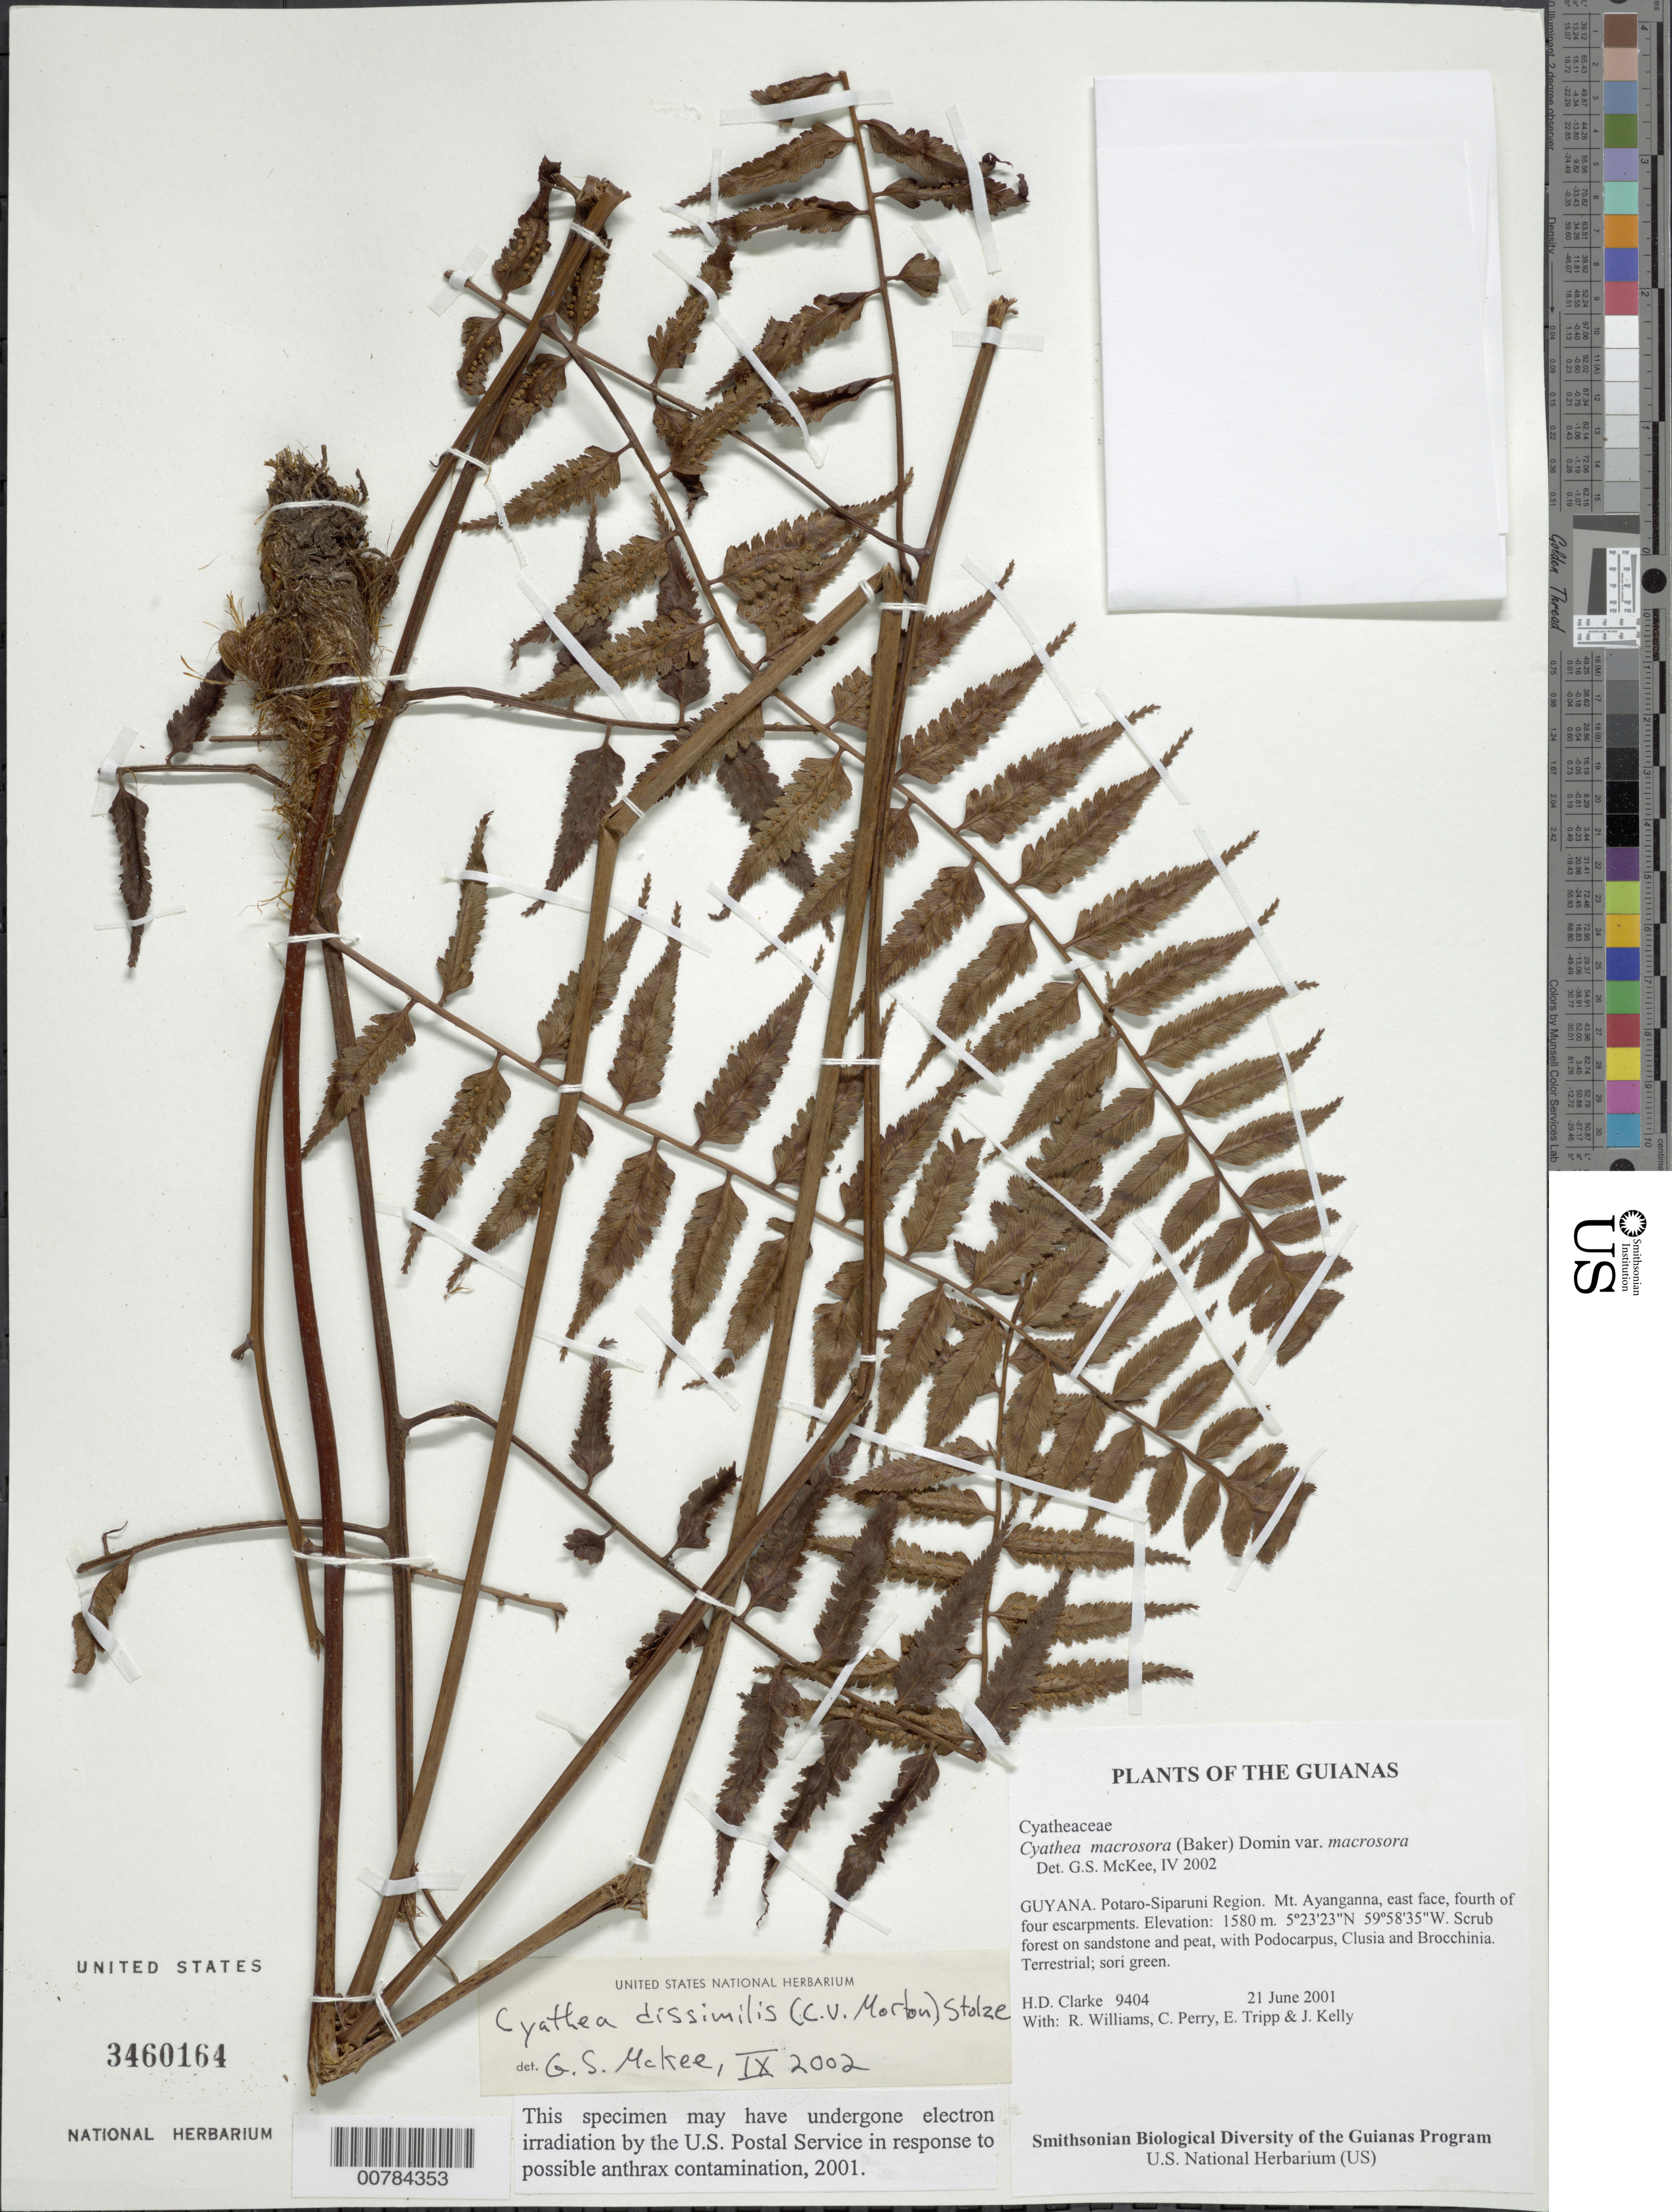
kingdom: Plantae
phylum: Tracheophyta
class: Polypodiopsida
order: Cyatheales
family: Cyatheaceae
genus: Cyathea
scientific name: Cyathea dissimilis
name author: (C.V. Morton) Stolze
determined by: McKee, G. S., (US), NMNH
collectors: H. D. Clarke, R. Williams, C. Perry, E. Tripp & J. Kelly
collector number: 9404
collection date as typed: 21 June 2001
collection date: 2001-06-21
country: Guyana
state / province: Potaro-Siparuni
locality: Mt. Ayanganna, east face, fourth of four escarpments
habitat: Scrub forest on sandstone and peat, with Podocarpus, Clusia and Brocchinia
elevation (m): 1580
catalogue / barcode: US 3460164